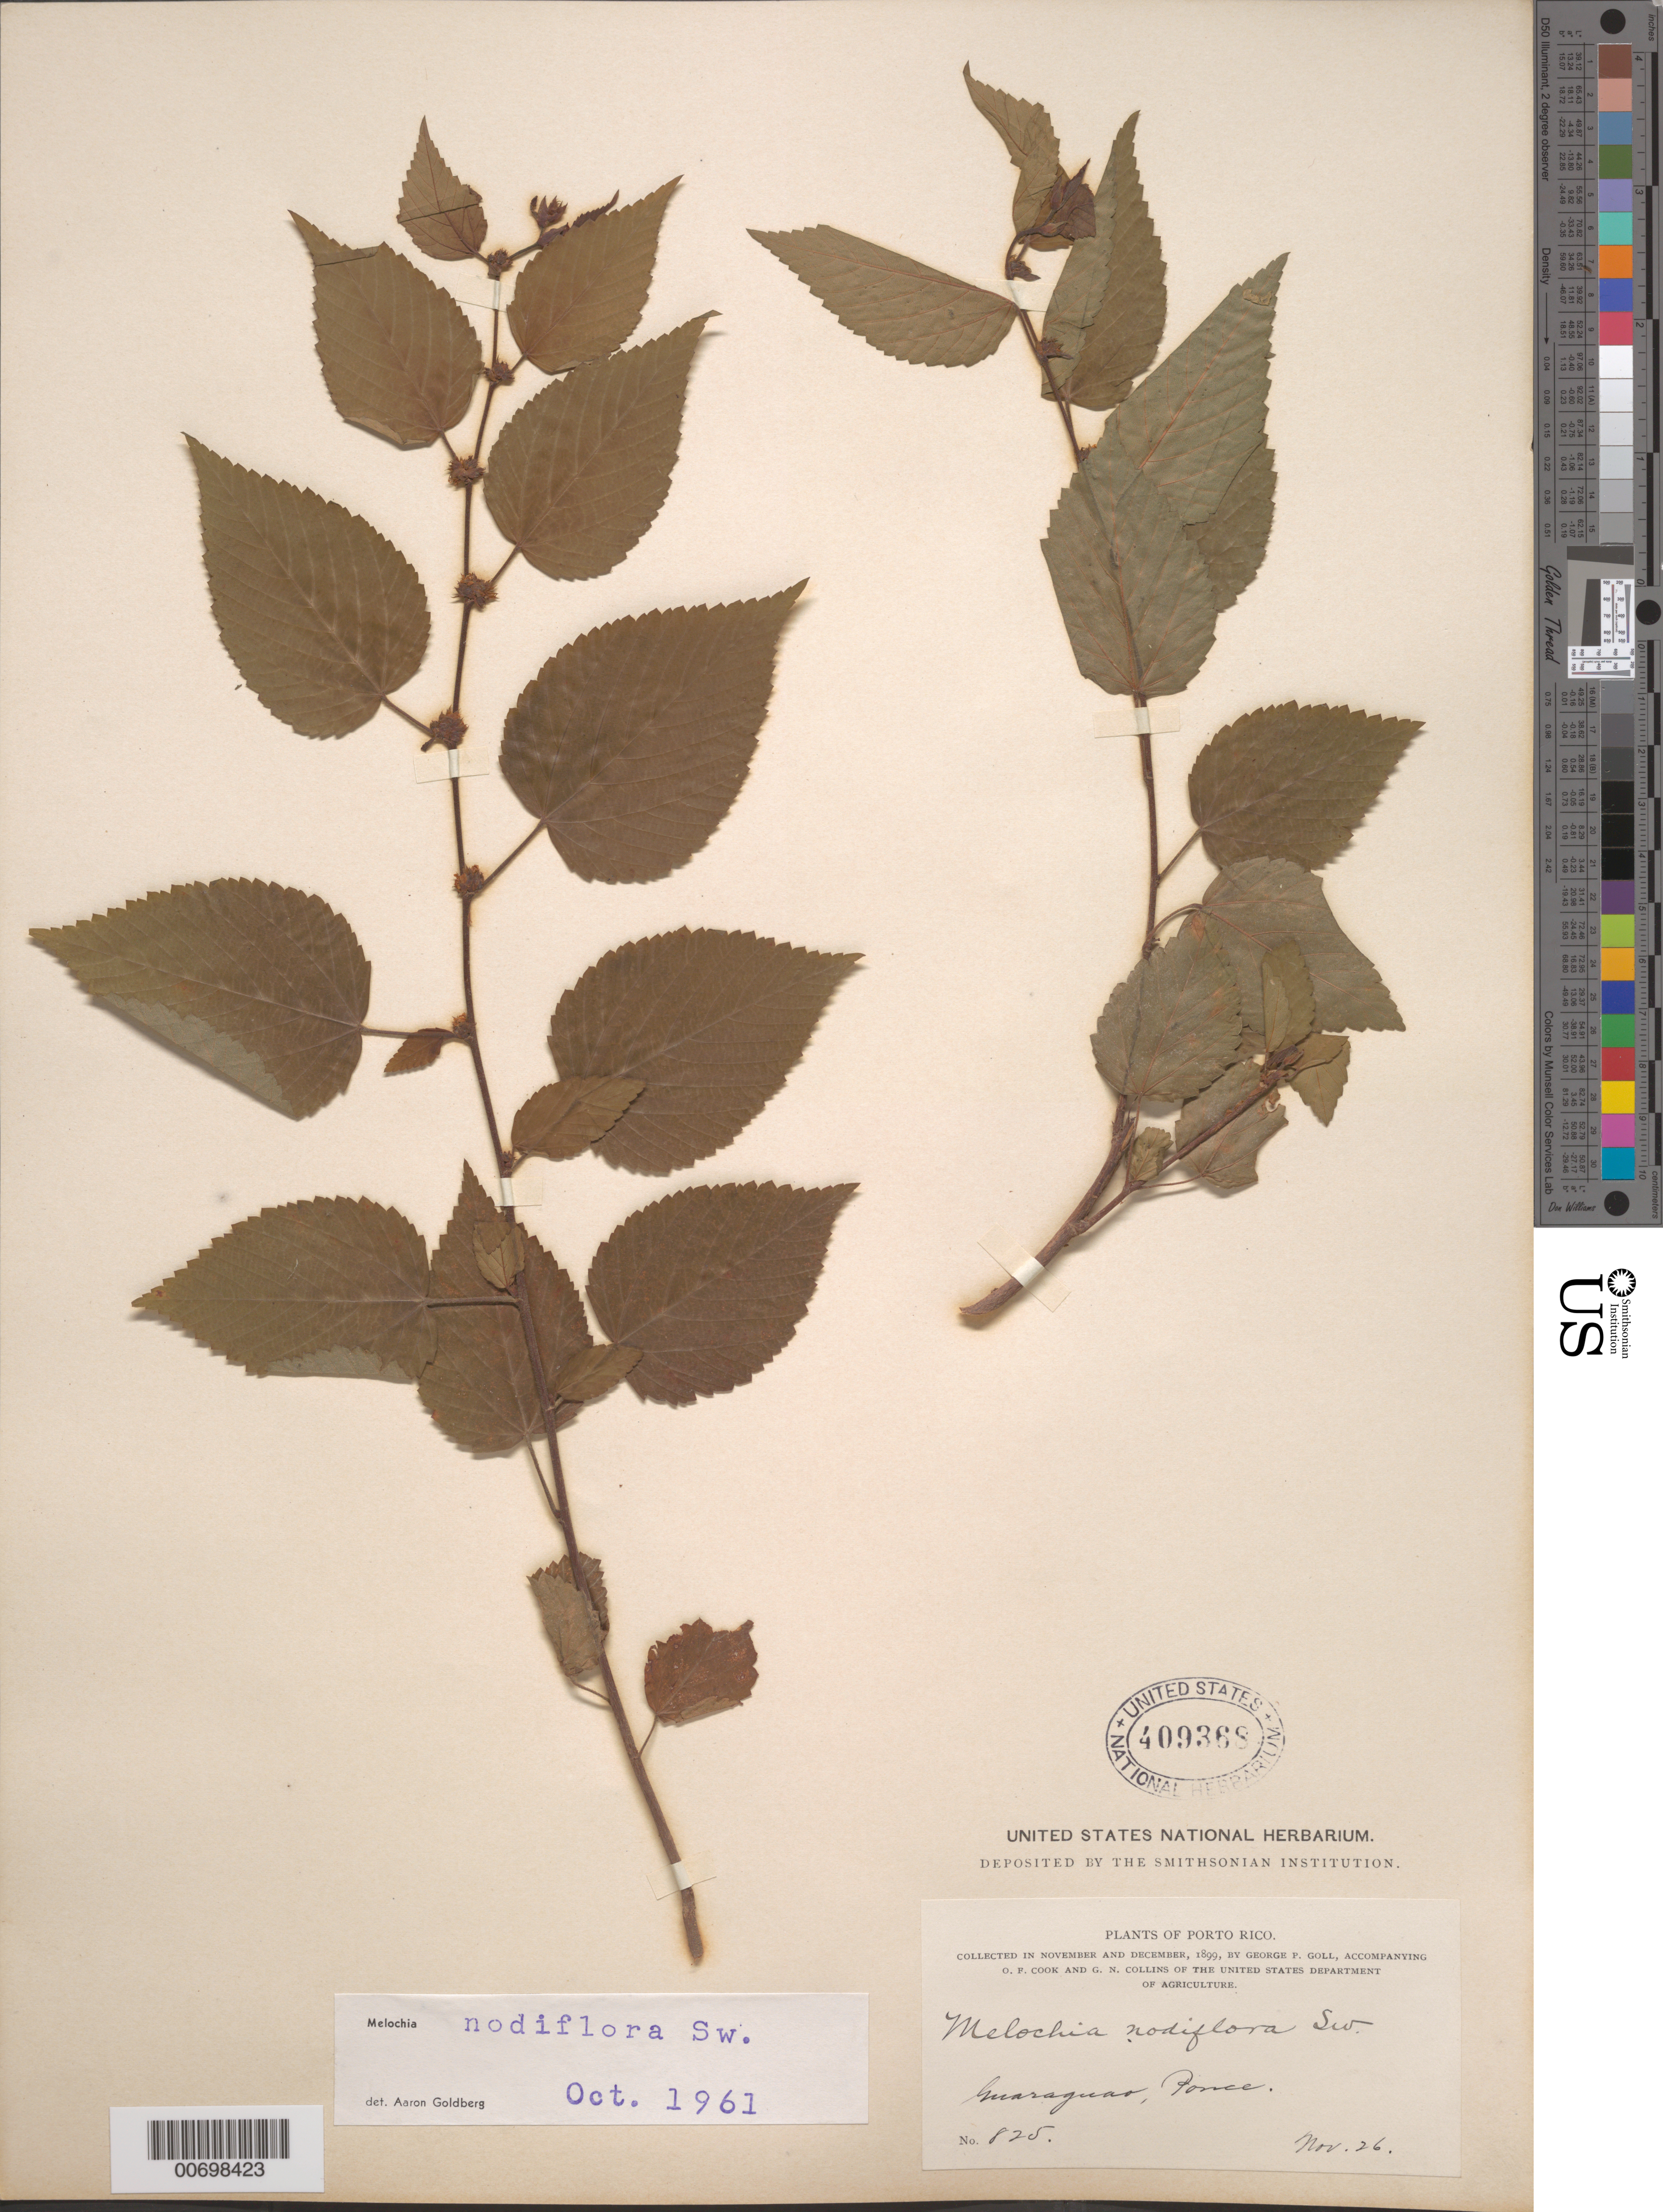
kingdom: Plantae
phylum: Tracheophyta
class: Magnoliopsida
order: Malvales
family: Malvaceae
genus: Melochia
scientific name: Melochia nodiflora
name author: Sw.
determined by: Goldberg, Aaron, (US), NMNH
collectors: G. Goll, O. F. Cook & G. N. Collins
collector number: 825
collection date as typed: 26 Nov 1899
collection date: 1899-11-26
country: Puerto Rico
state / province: Ponce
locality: Guaraguas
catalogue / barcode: US 409368